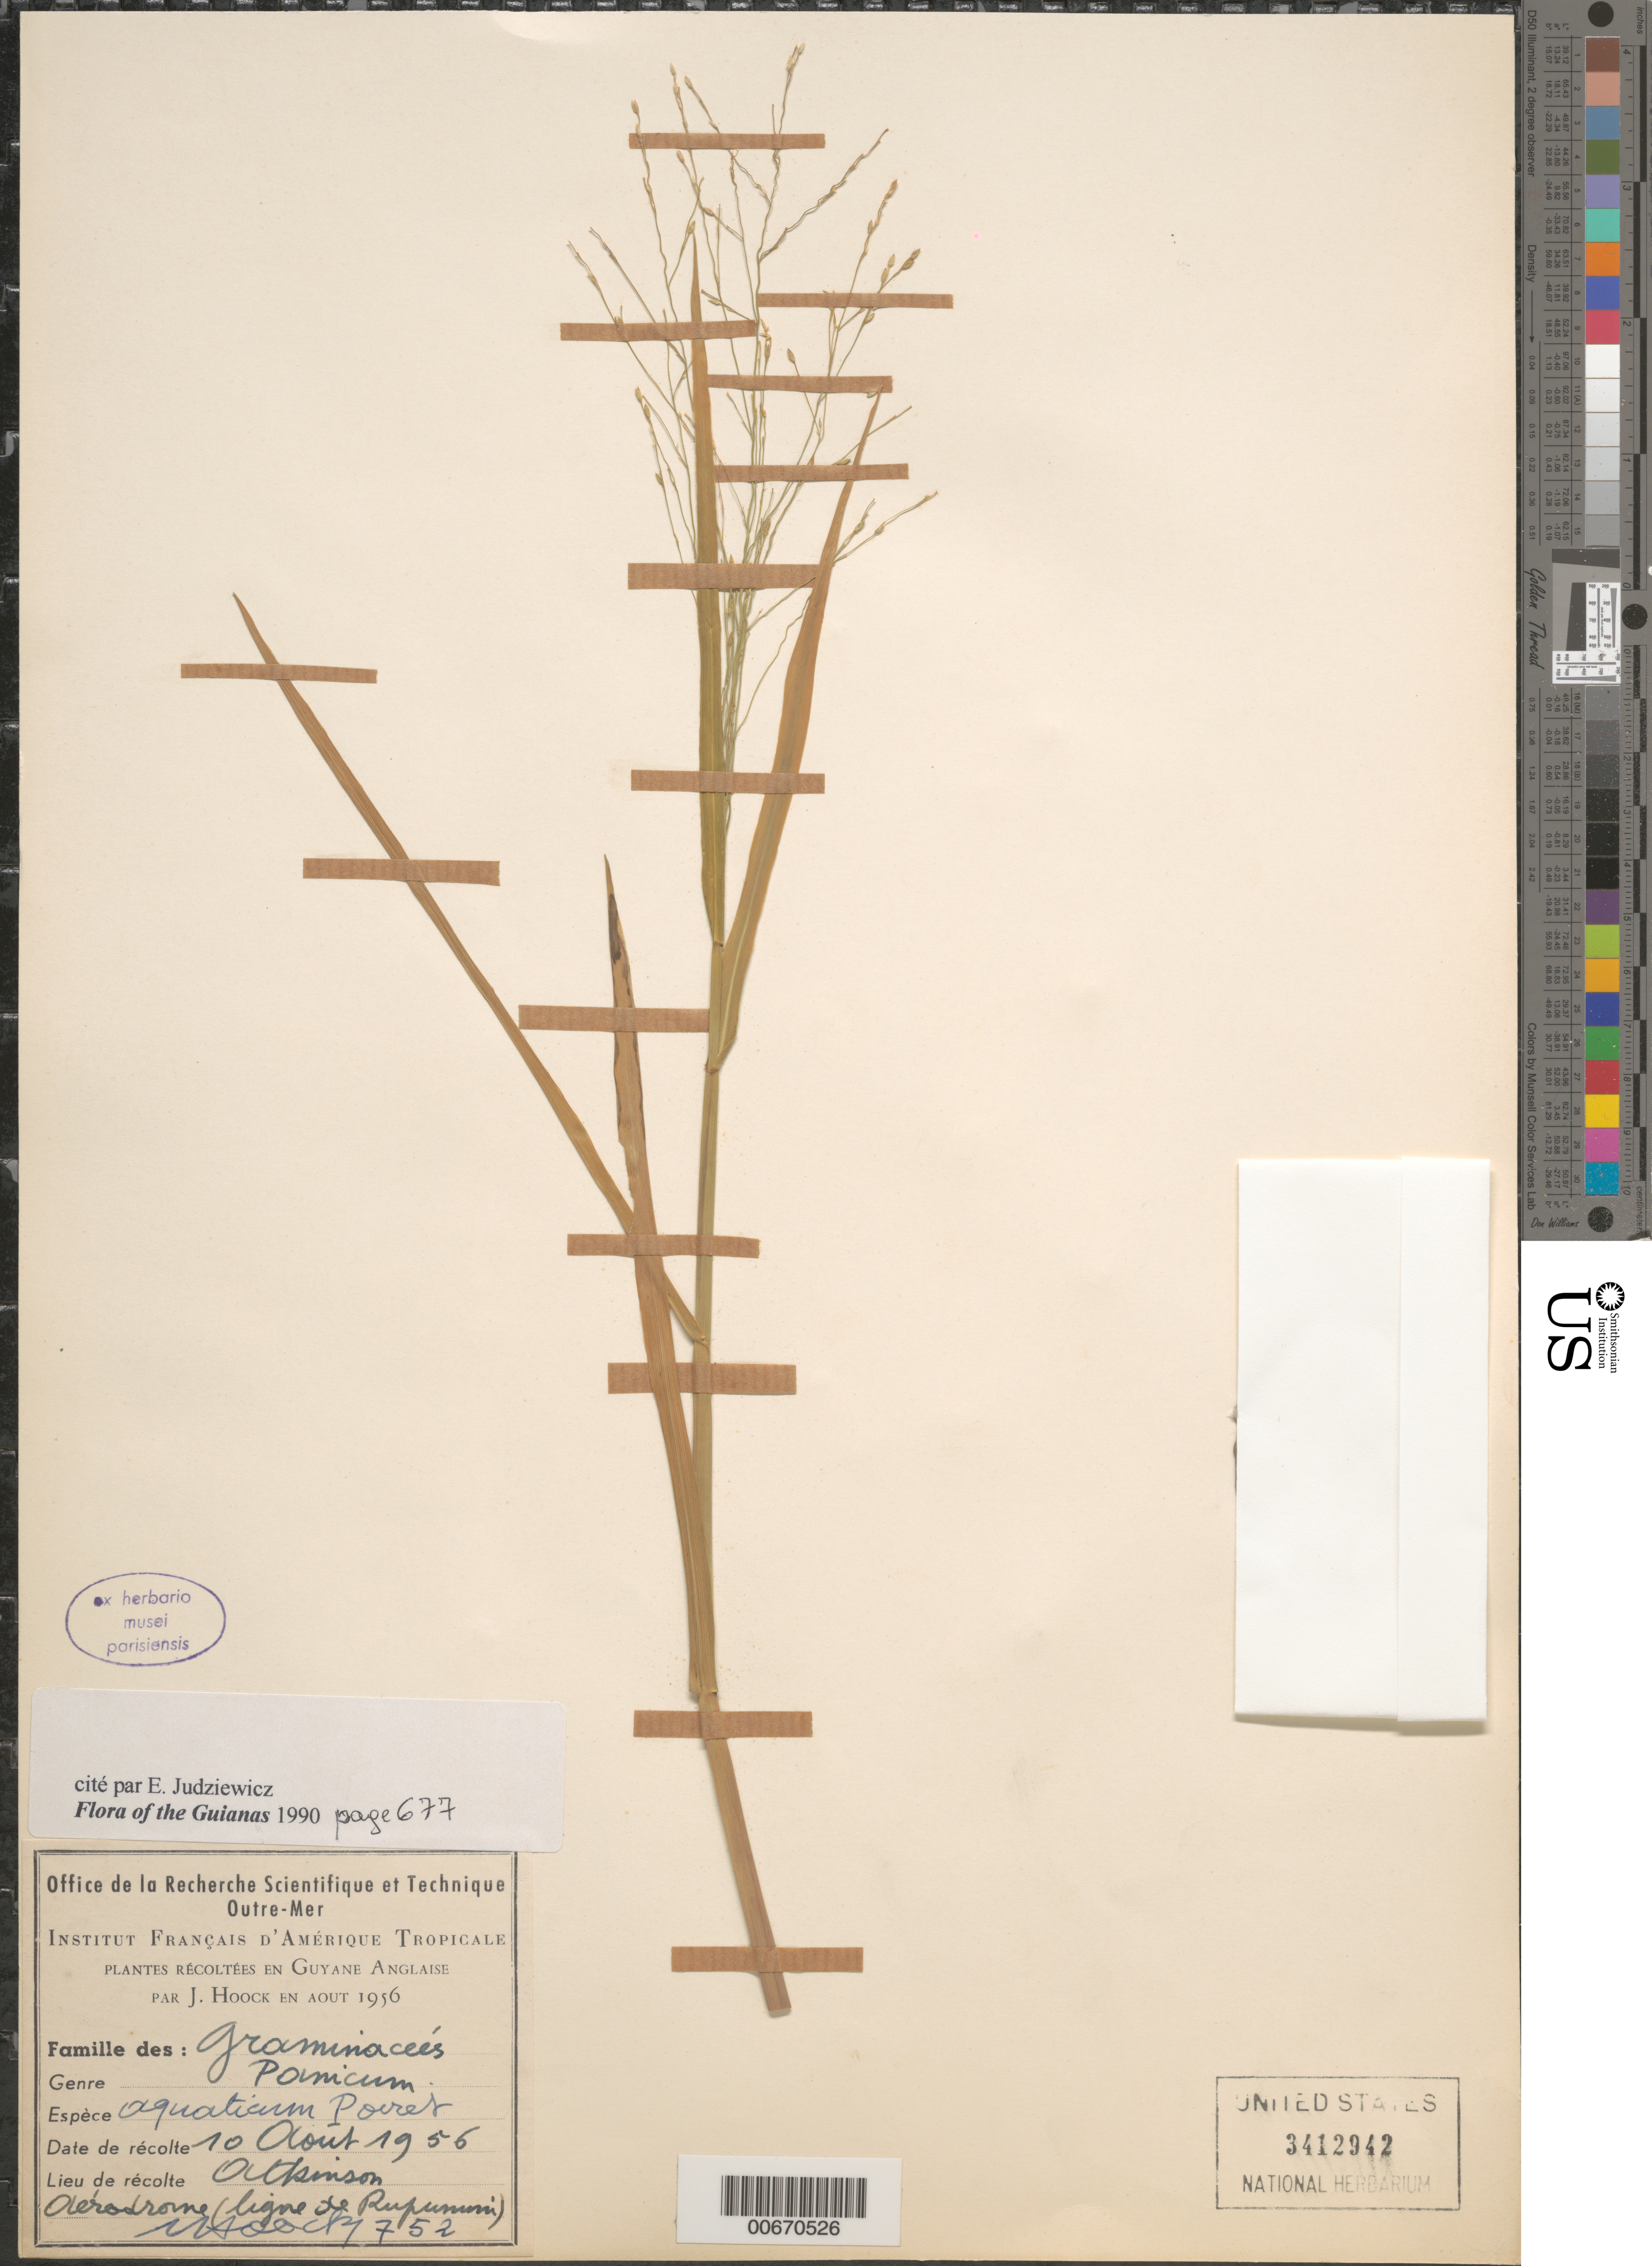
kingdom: Plantae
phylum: Tracheophyta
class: Liliopsida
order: Poales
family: Poaceae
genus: Panicum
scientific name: Panicum dichotomiflorum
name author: Michx.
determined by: Judziewicz, E. J.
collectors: J. Hoock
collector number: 752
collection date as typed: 10-Aug-56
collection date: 1956-08-10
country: Guyana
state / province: Demerara-Mahaica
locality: Atkinson Aérodrome (ligne de Rupununi)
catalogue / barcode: US 3412942